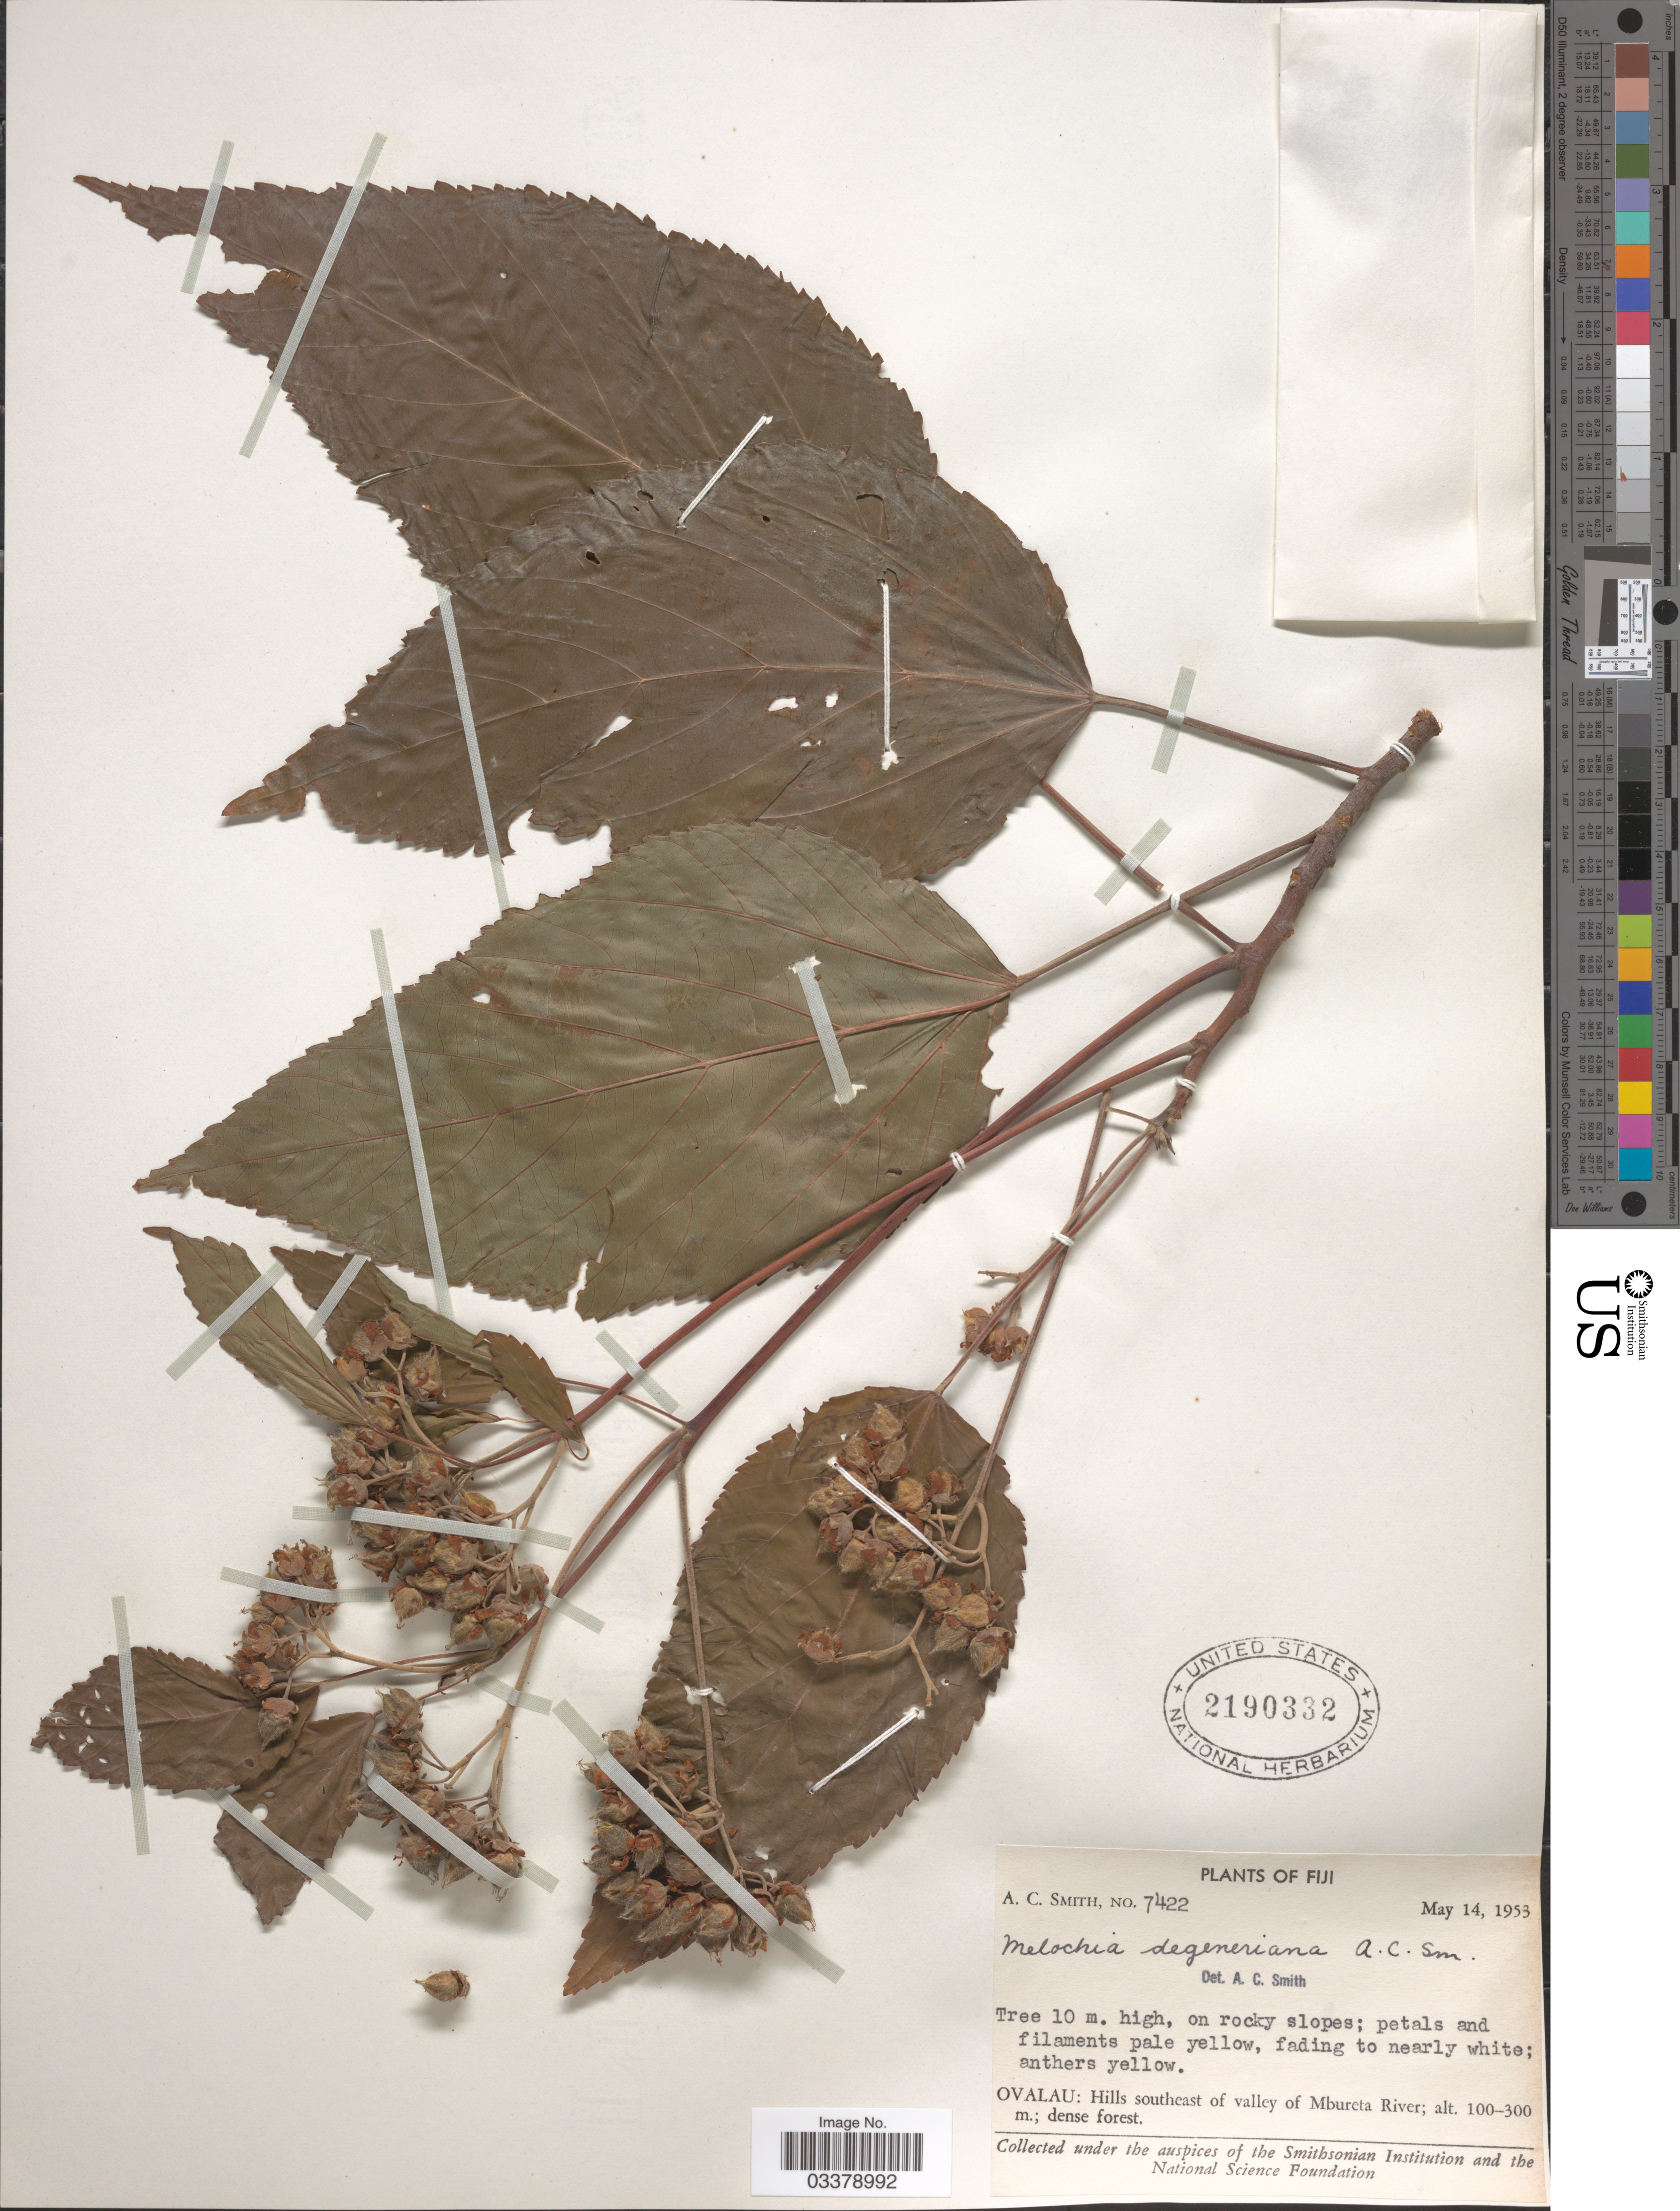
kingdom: Plantae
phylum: Tracheophyta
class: Magnoliopsida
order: Malvales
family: Malvaceae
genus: Melochia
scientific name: Melochia degeneriana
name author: A.C. Sm.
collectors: A. C. Smith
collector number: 7422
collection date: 1953-05-14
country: Fiji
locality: Ovalau: Hills southeast of valley of Mbureta River.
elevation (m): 100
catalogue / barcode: US 2190332